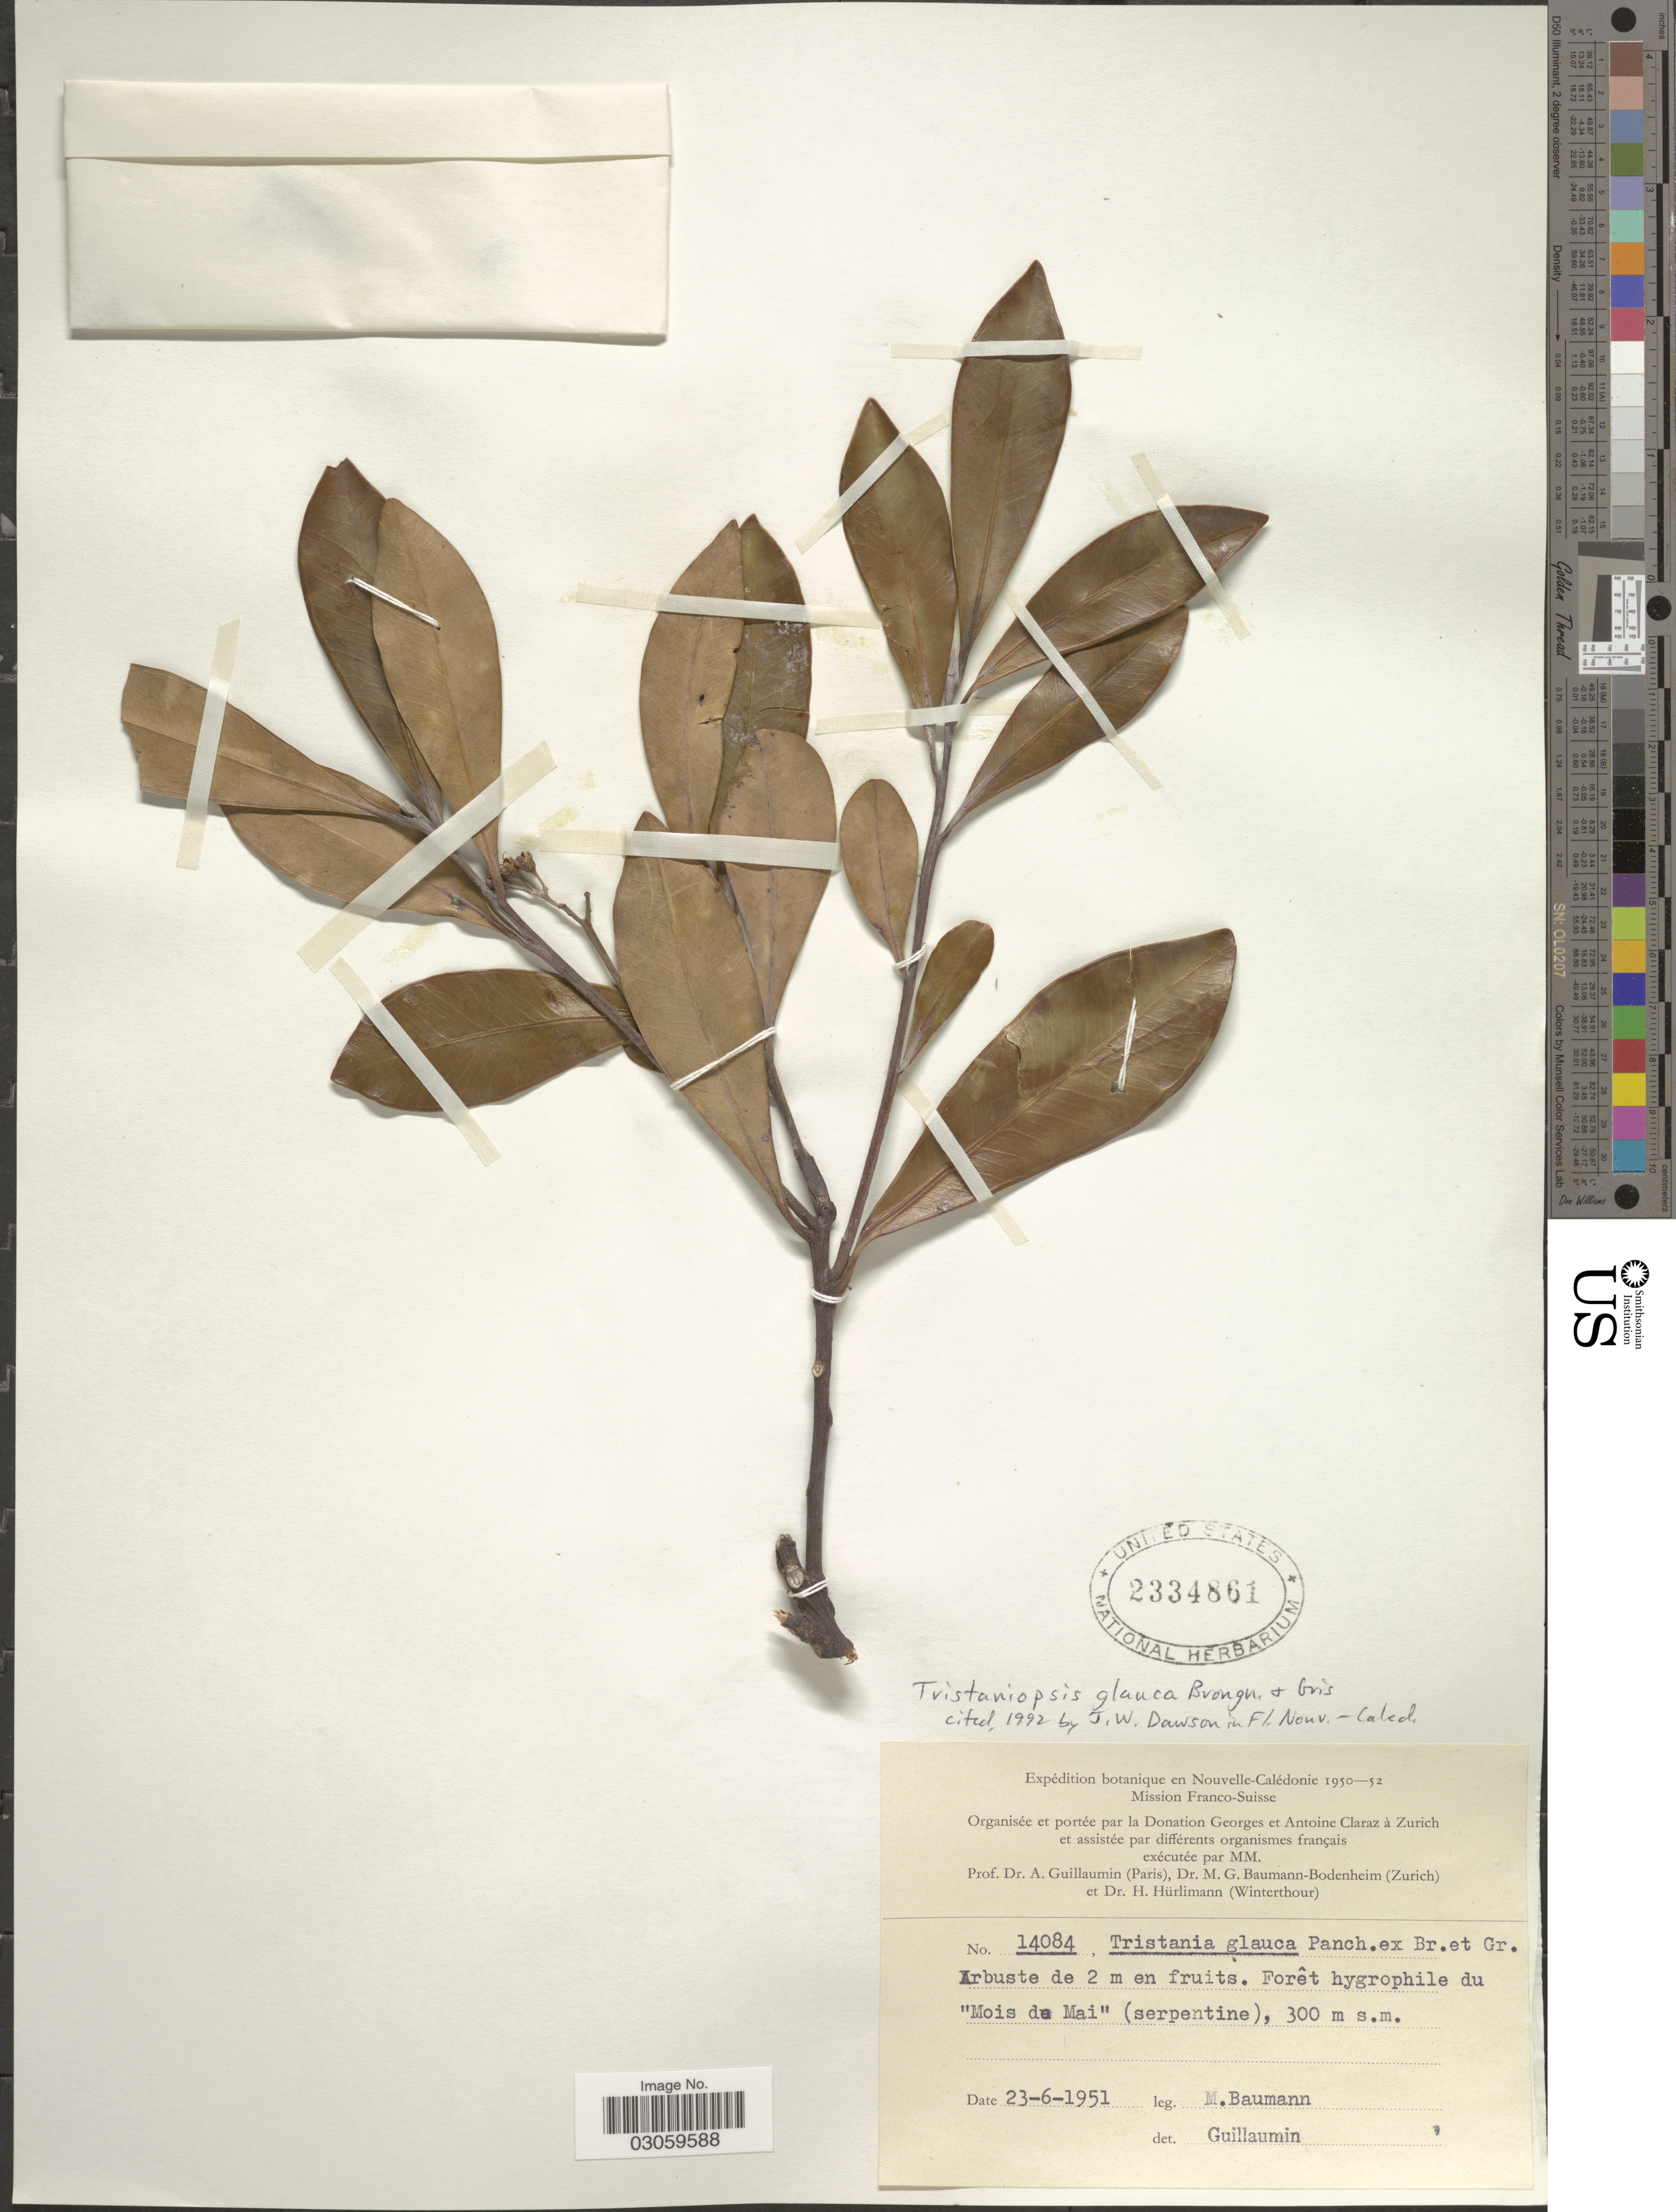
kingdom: Plantae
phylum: Tracheophyta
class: Magnoliopsida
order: Myrtales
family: Myrtaceae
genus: Tristaniopsis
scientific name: Tristaniopsis glauca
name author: Brongn. & Gris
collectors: M. G. Baumann-Bodenheim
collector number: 14084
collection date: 1951-06-23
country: New Caledonia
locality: Nouvelle-Calédonie. Forêt hygrophile du "Mois de Mai" (serpentine).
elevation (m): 300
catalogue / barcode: US 2334861